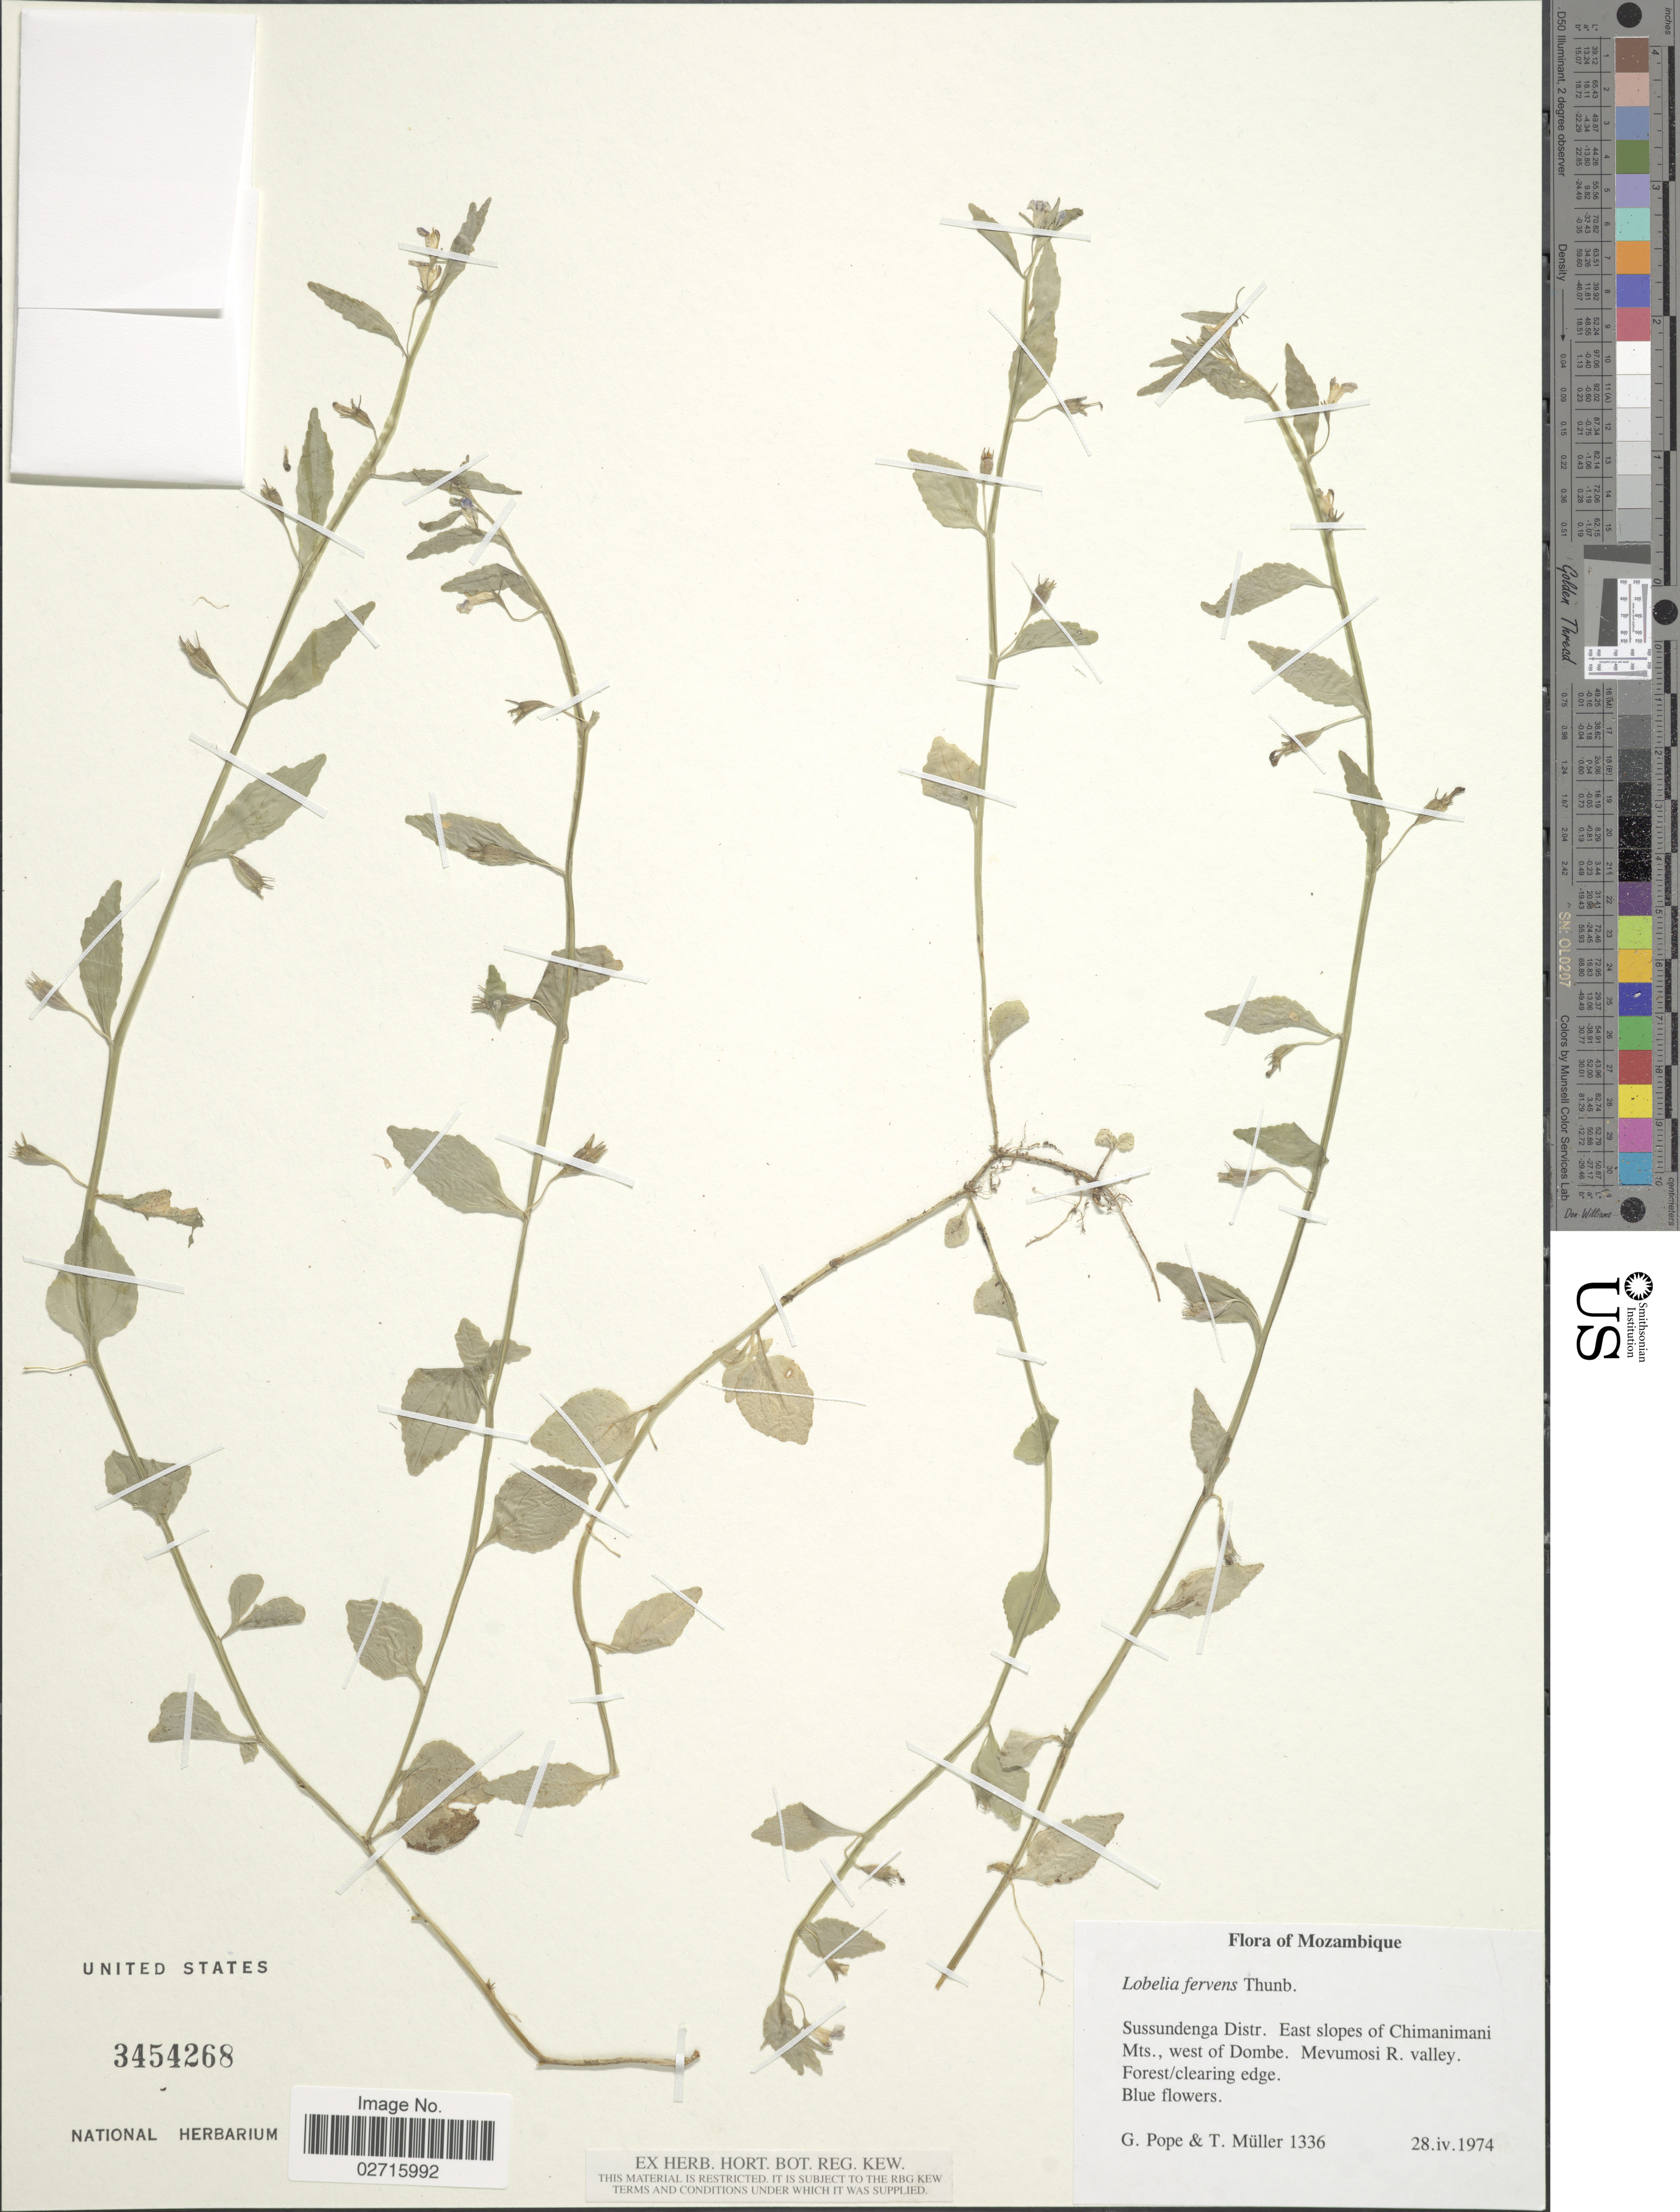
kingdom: Plantae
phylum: Tracheophyta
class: Magnoliopsida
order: Asterales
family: Campanulaceae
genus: Lobelia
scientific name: Lobelia fervens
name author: Thunb.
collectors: G. Pope & T. Müller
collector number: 1336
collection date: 1974-04-28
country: Mozambique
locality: Sussundenga Distr. East slopes of Chimanimani Mts., west of Dombe, Mevumosi R. valley.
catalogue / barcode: US 3454268